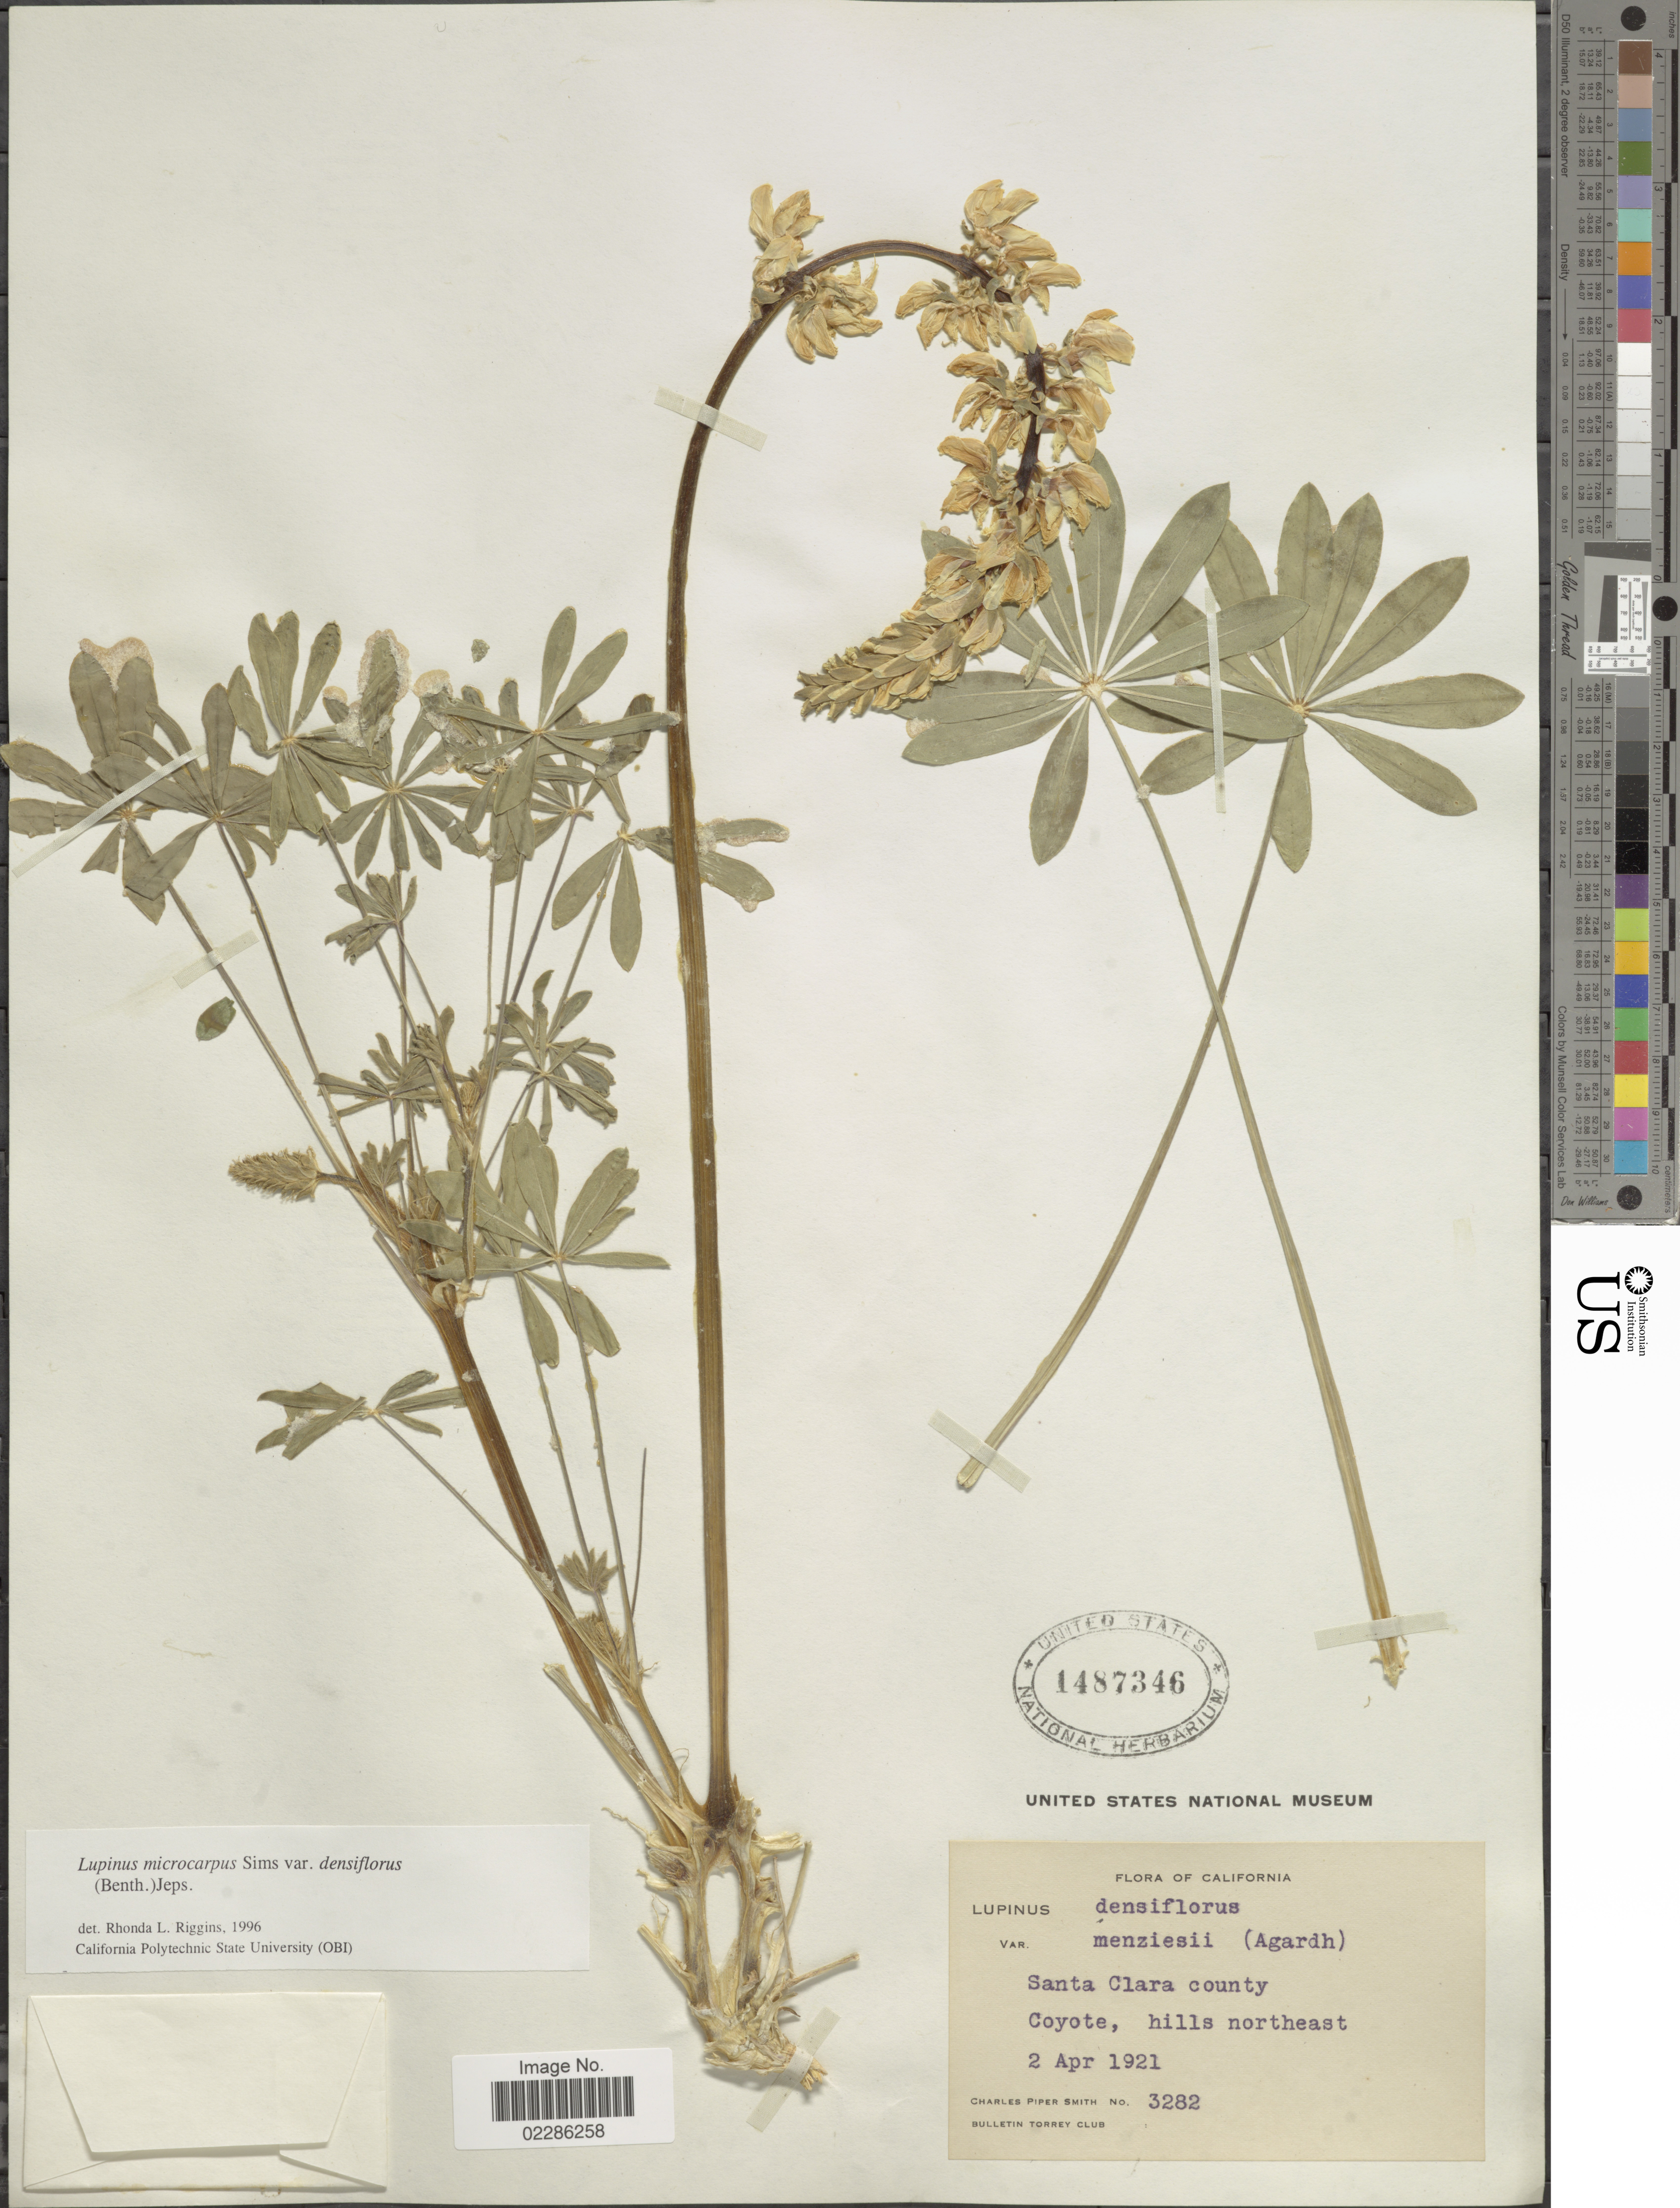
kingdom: Plantae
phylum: Tracheophyta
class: Magnoliopsida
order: Fabales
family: Fabaceae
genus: Lupinus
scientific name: Lupinus microcarpus var. densiflorus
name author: (Benth.) Jeps.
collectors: C. P. Smith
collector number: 3282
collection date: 1921-04-02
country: United States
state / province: California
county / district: Santa Clara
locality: Santa Clara county, Coyote, hills northeast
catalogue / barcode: US 1487346